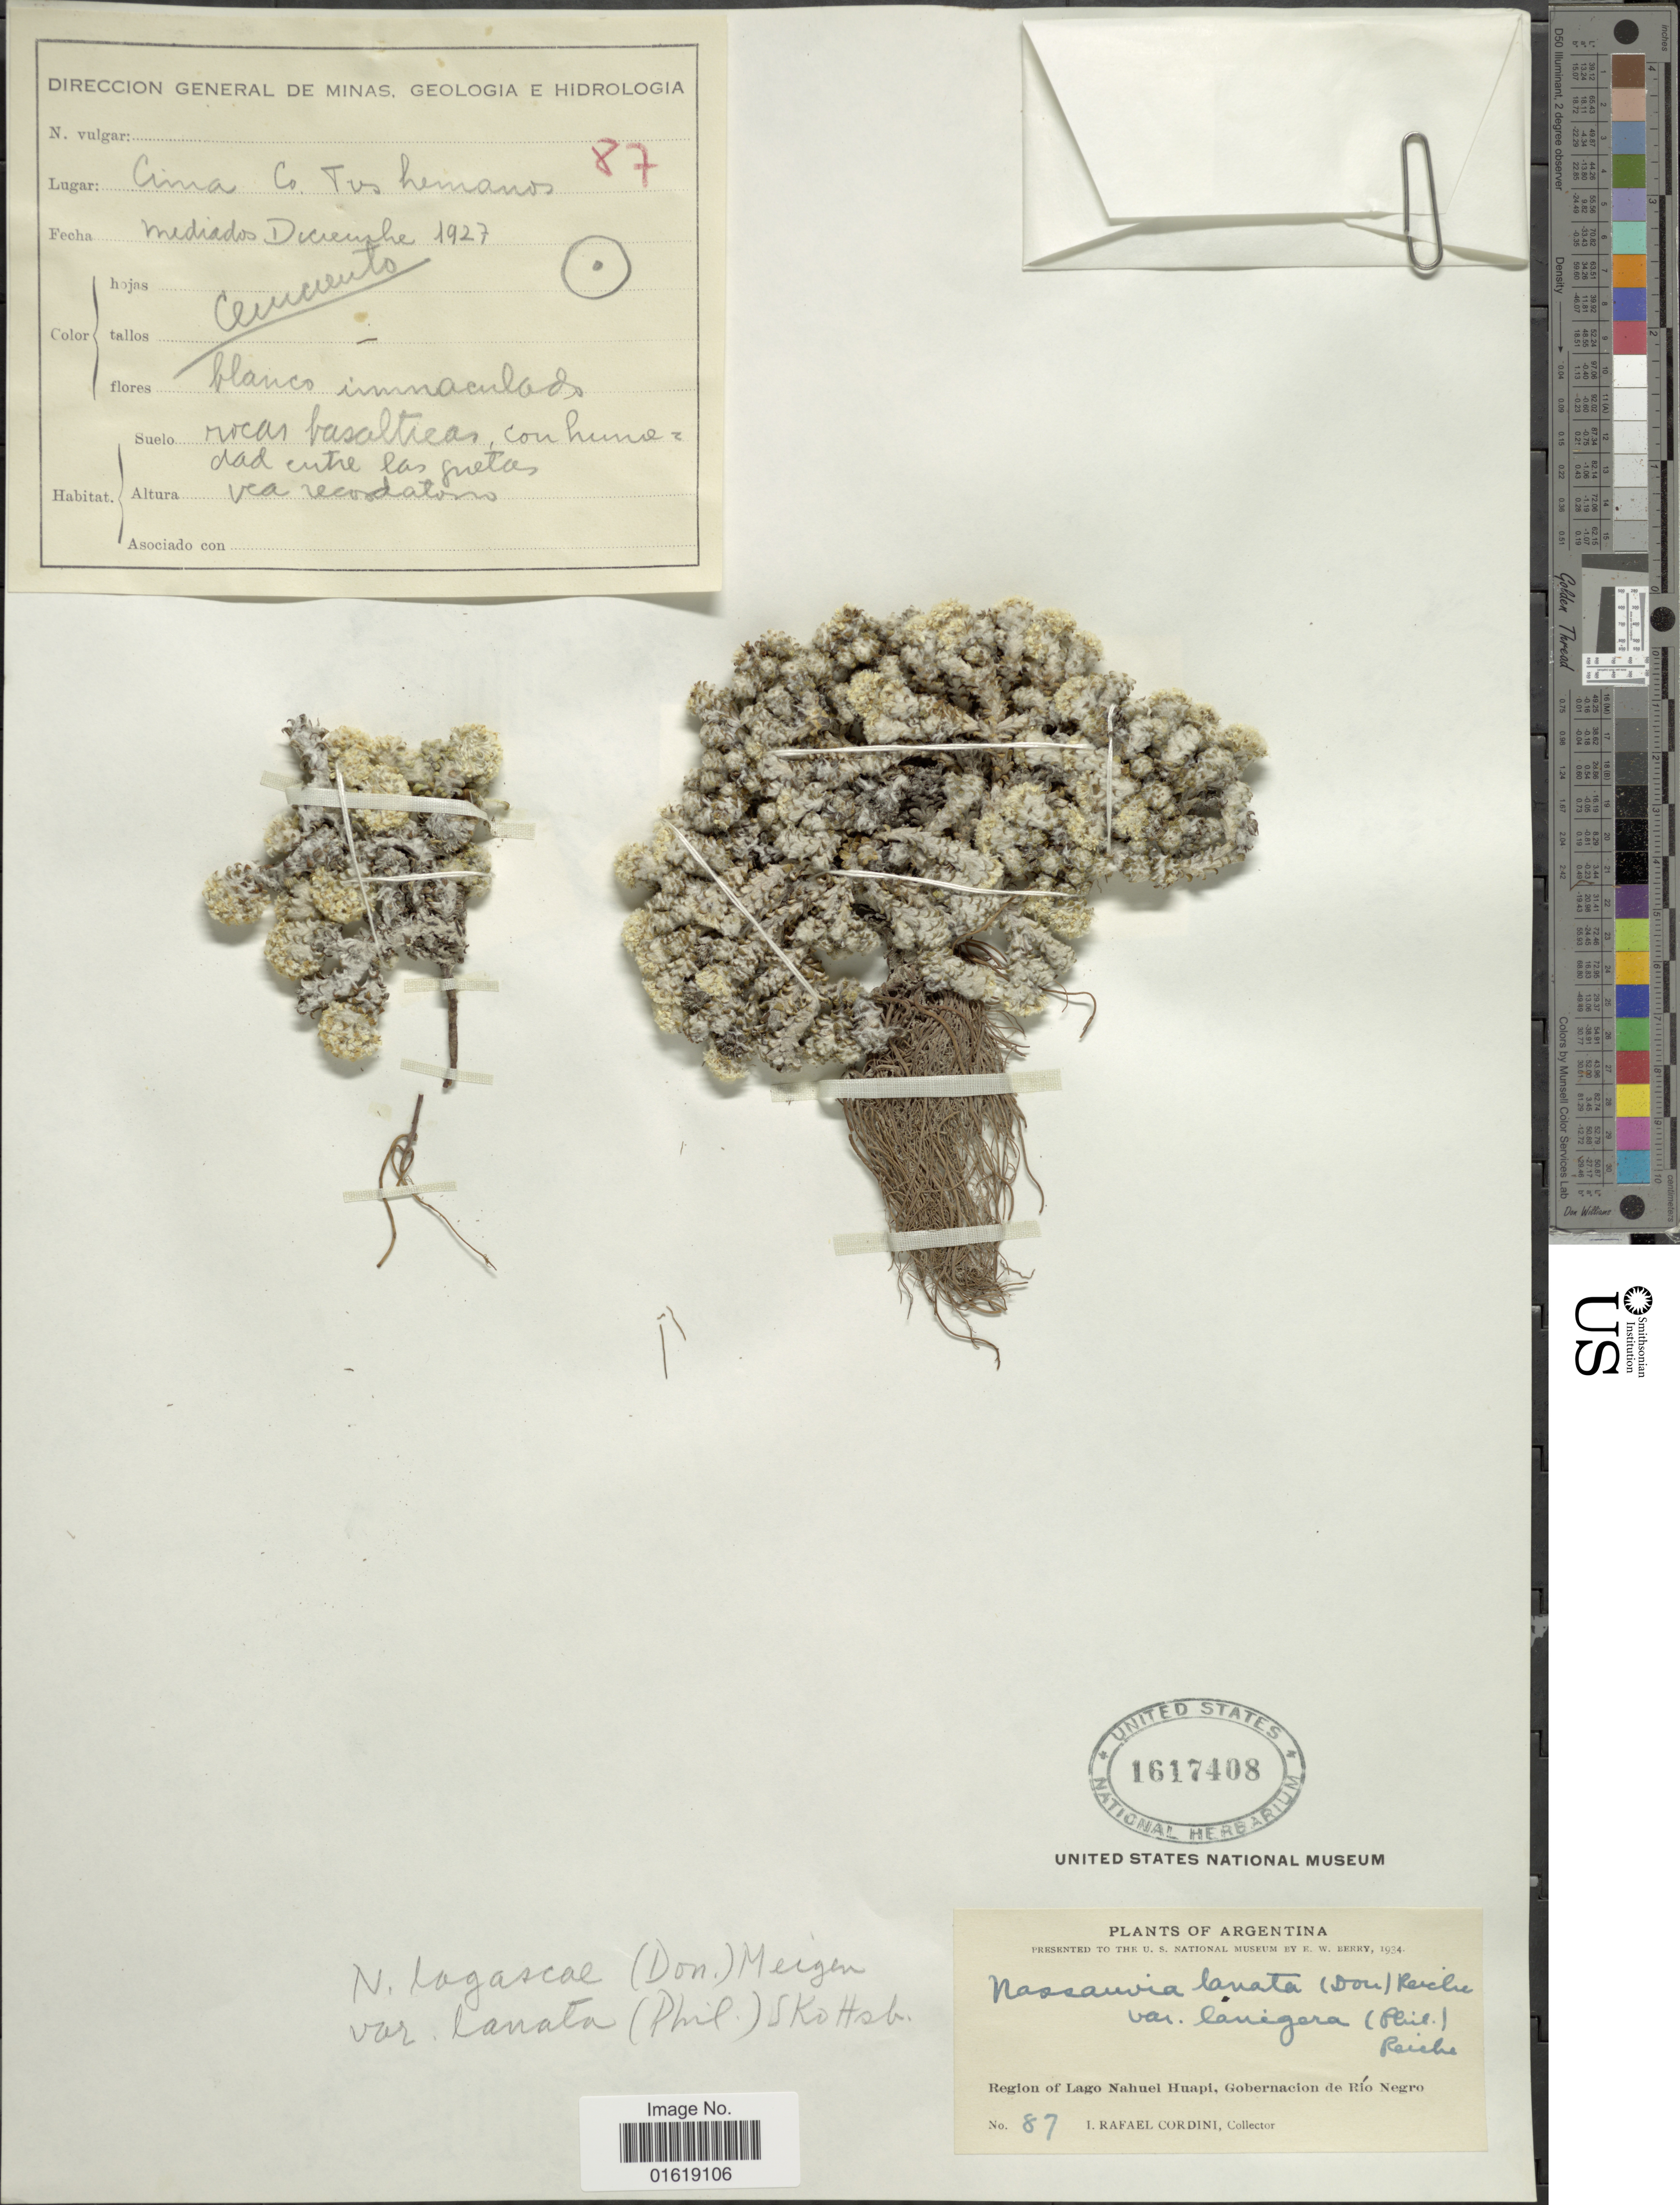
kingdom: Plantae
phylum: Tracheophyta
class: Magnoliopsida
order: Asterales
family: Asteraceae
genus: Nassauvia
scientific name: Nassauvia lagascae var. lanata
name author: (Phil.) Skottsb.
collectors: I. Cordini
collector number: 87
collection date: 1934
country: Argentina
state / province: Rio Negro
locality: Region of Lago Nahuel Huapi, Gobernacion de Río Negro.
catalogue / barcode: US 1617408